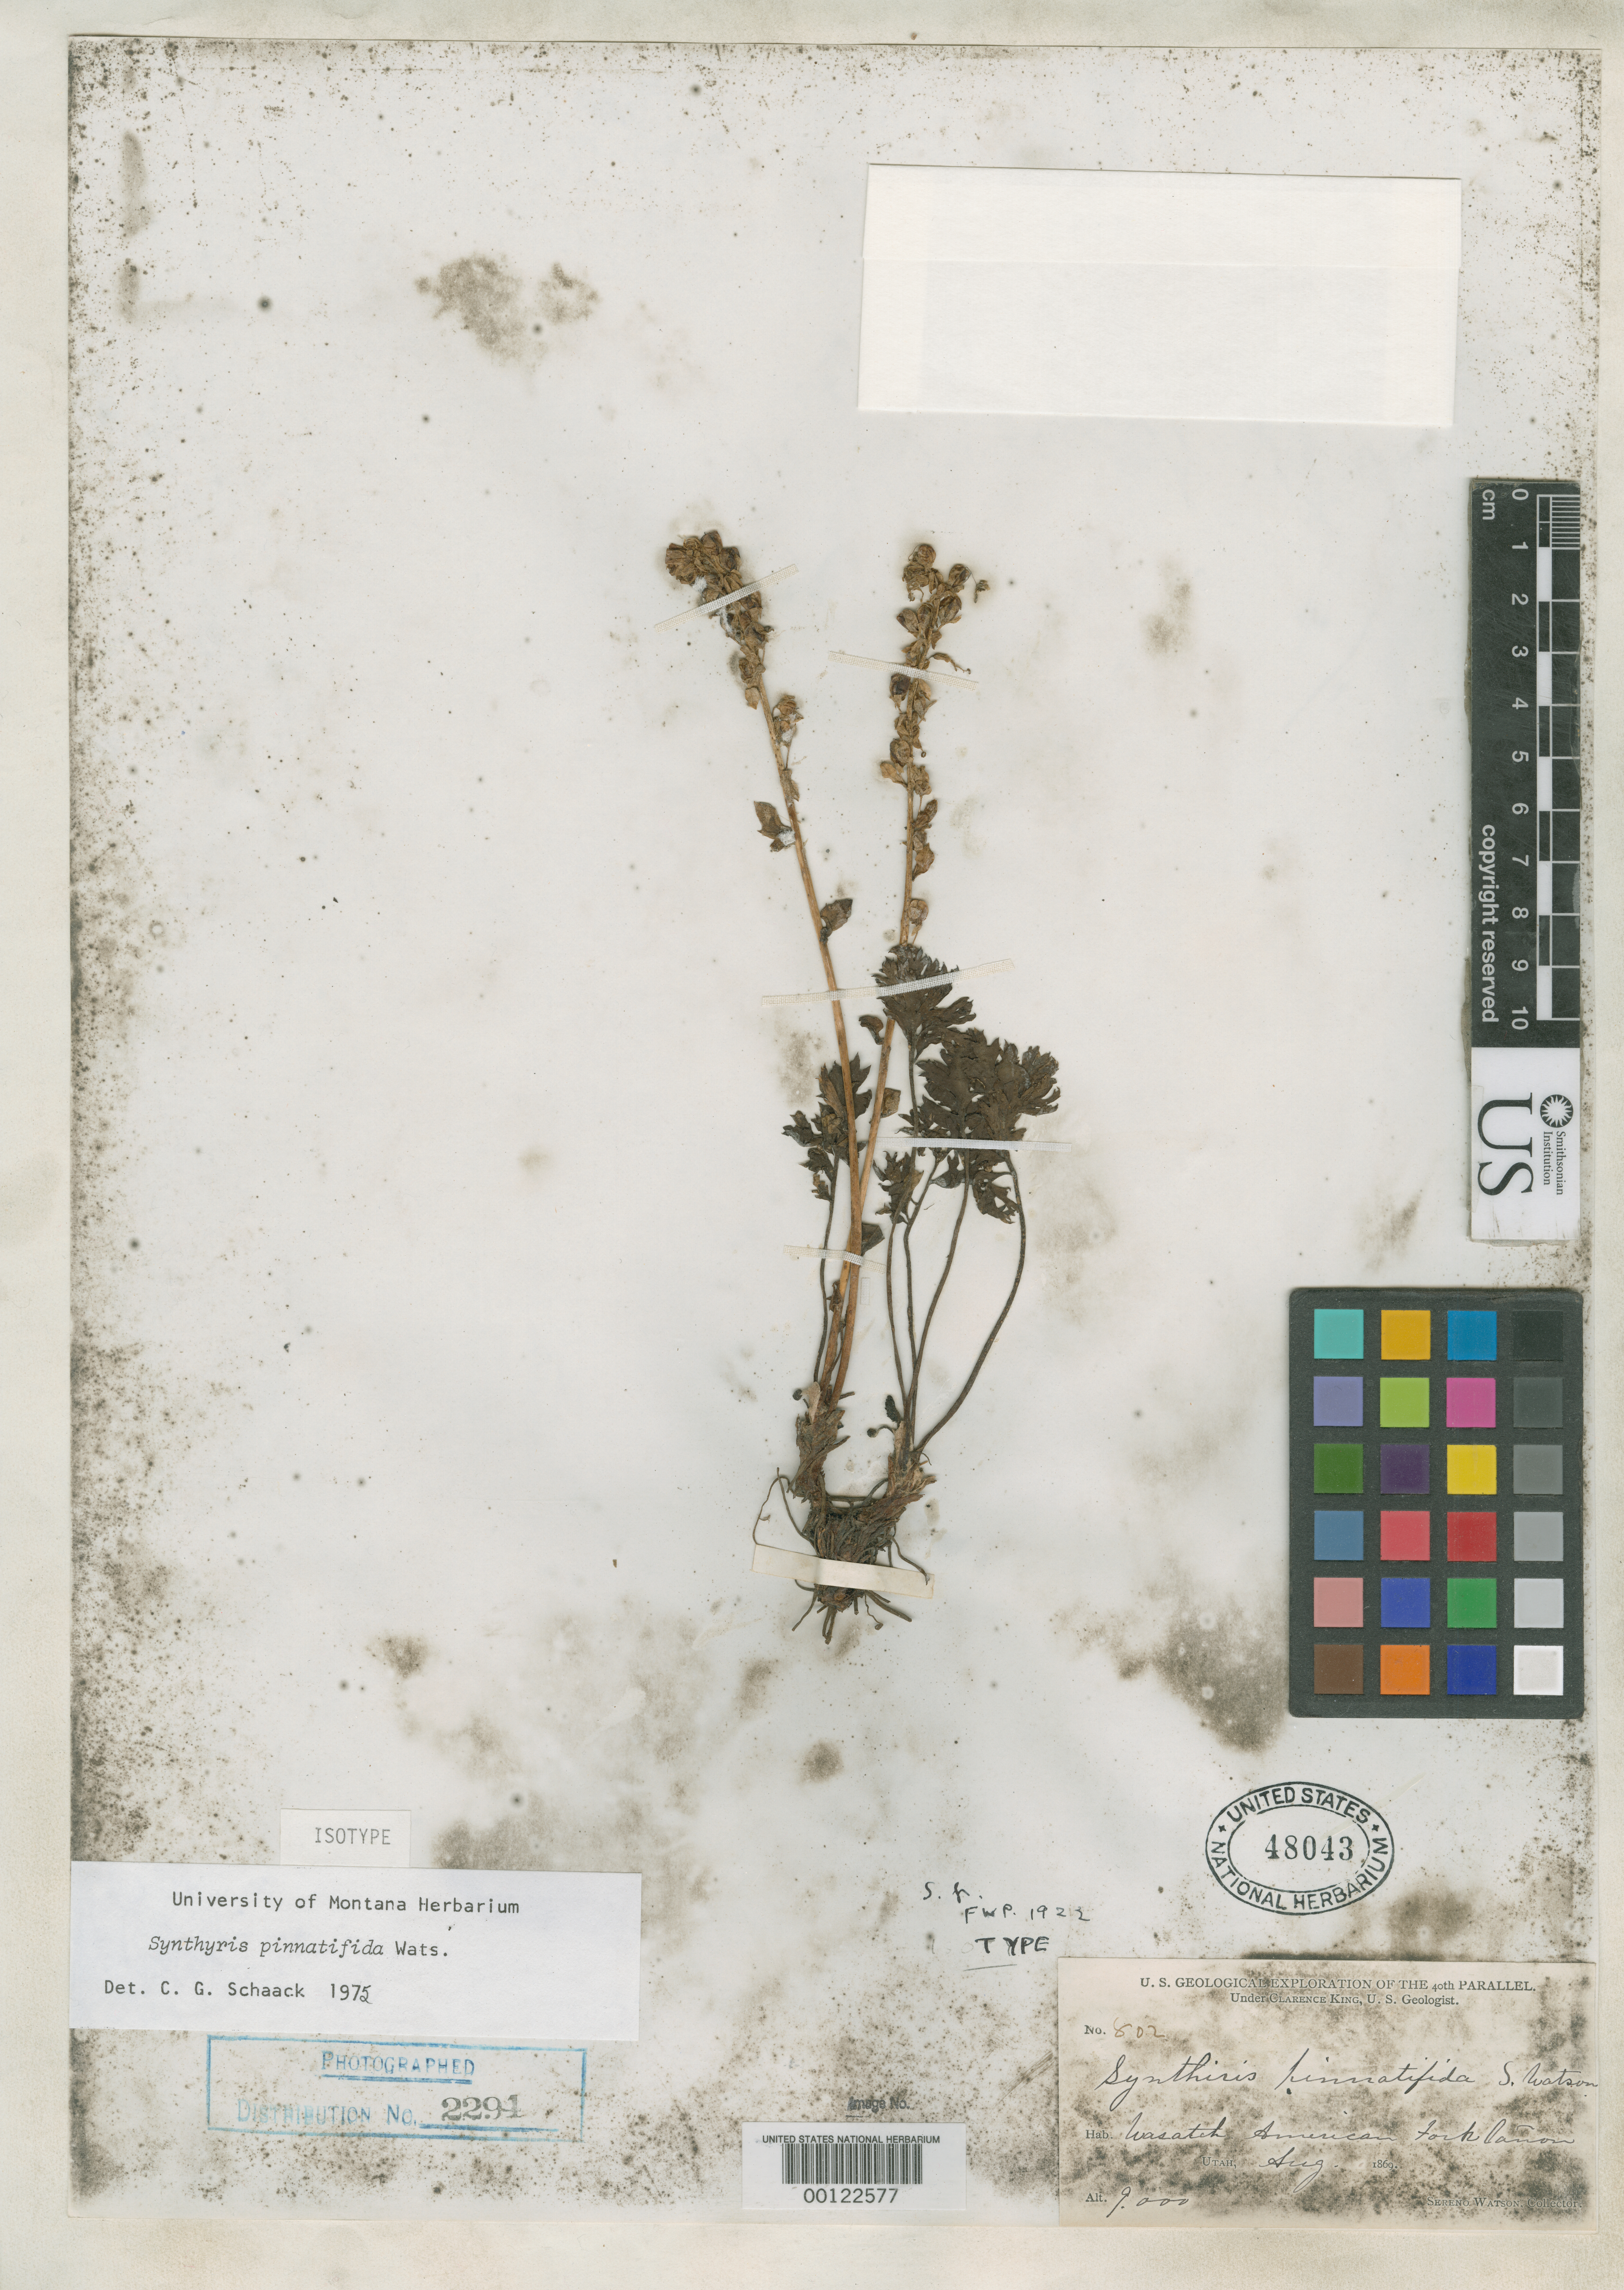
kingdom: Plantae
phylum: Tracheophyta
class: Magnoliopsida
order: Lamiales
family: Plantaginaceae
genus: Synthyris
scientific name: Synthyris pinnatifida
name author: S. Watson in C. King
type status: Isotype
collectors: S. Watson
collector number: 802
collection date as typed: Aug 1869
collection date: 1869-08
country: United States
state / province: Utah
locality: Wasatch Mts., American Fork Canyon.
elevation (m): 2743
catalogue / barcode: US 48043